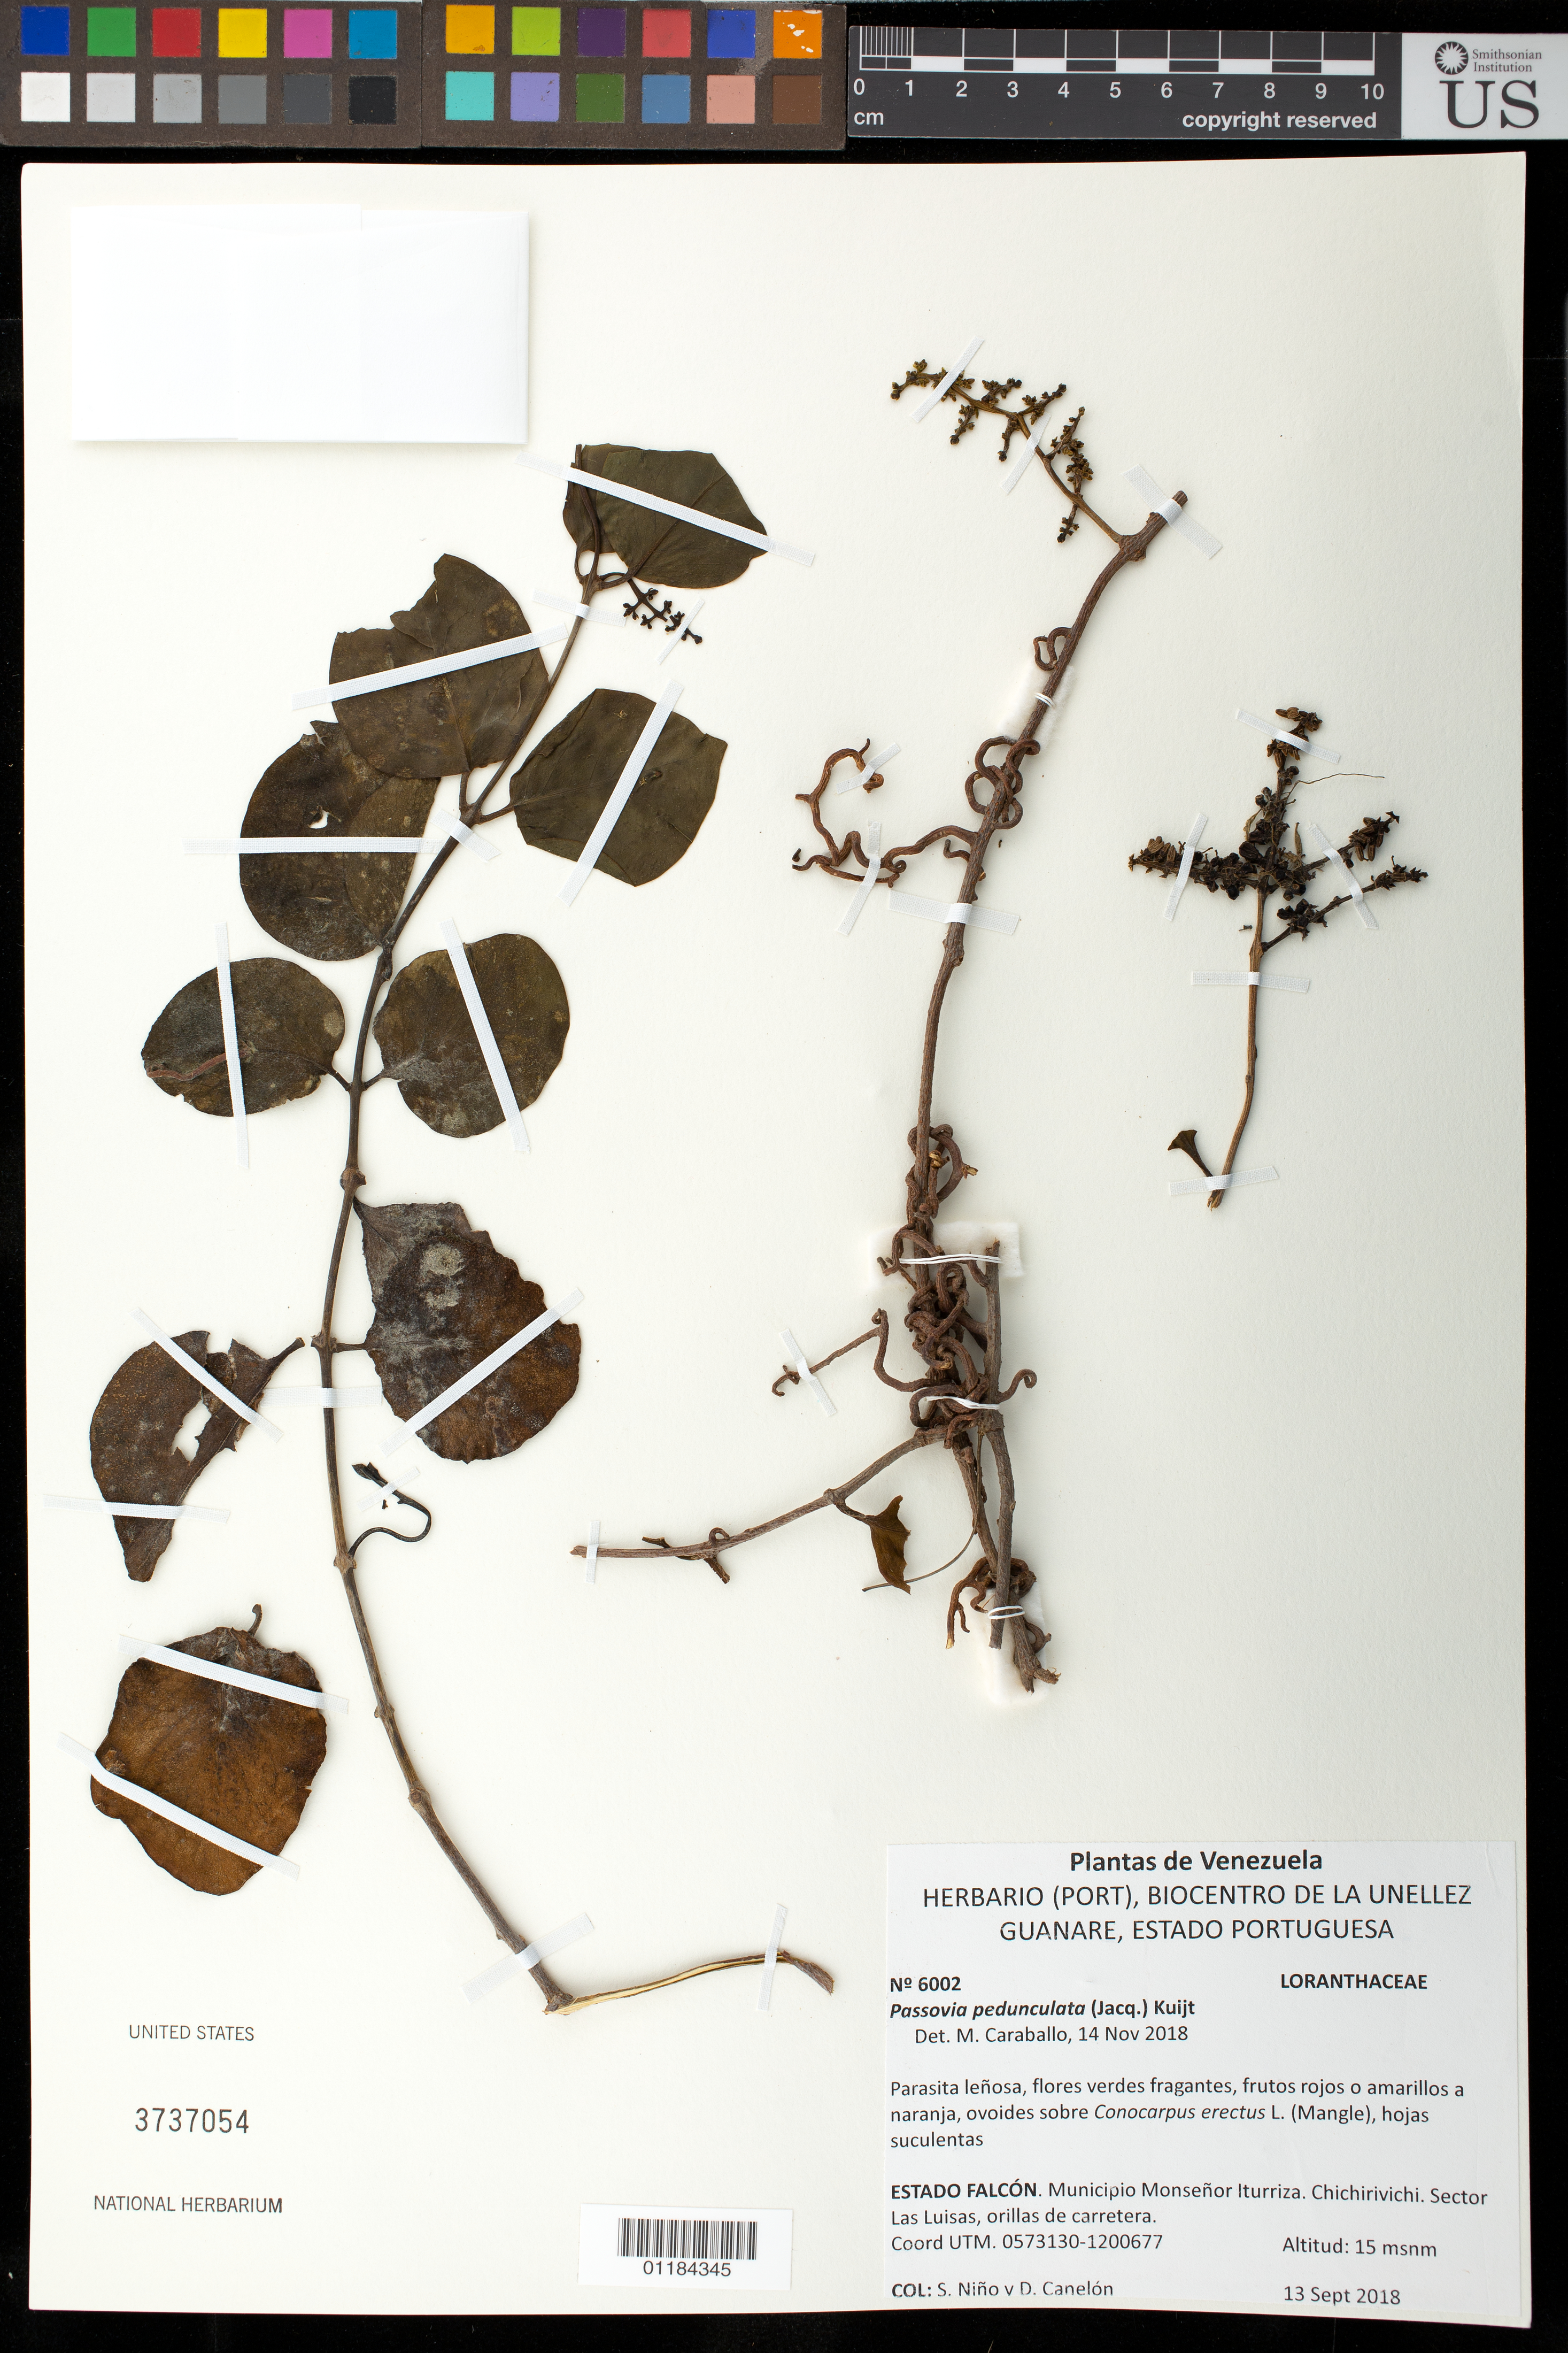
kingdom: Plantae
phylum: Tracheophyta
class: Magnoliopsida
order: Santalales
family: Loranthaceae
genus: Passovia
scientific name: Passovia pedunculata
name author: (Jacq.) Kuijt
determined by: Caraballo-Ortiz, Marcos A., (MISS), University of Mississippi (UNITED STATES)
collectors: S. M. Niño & D. Canelón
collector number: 6002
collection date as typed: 13 Sep 2018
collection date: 2018-09-13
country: Venezuela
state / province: Falcón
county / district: Monseñor Iturriza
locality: Chichirivichi. Sector Las Luisas, orillas de carretera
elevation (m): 15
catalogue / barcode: US 3737054